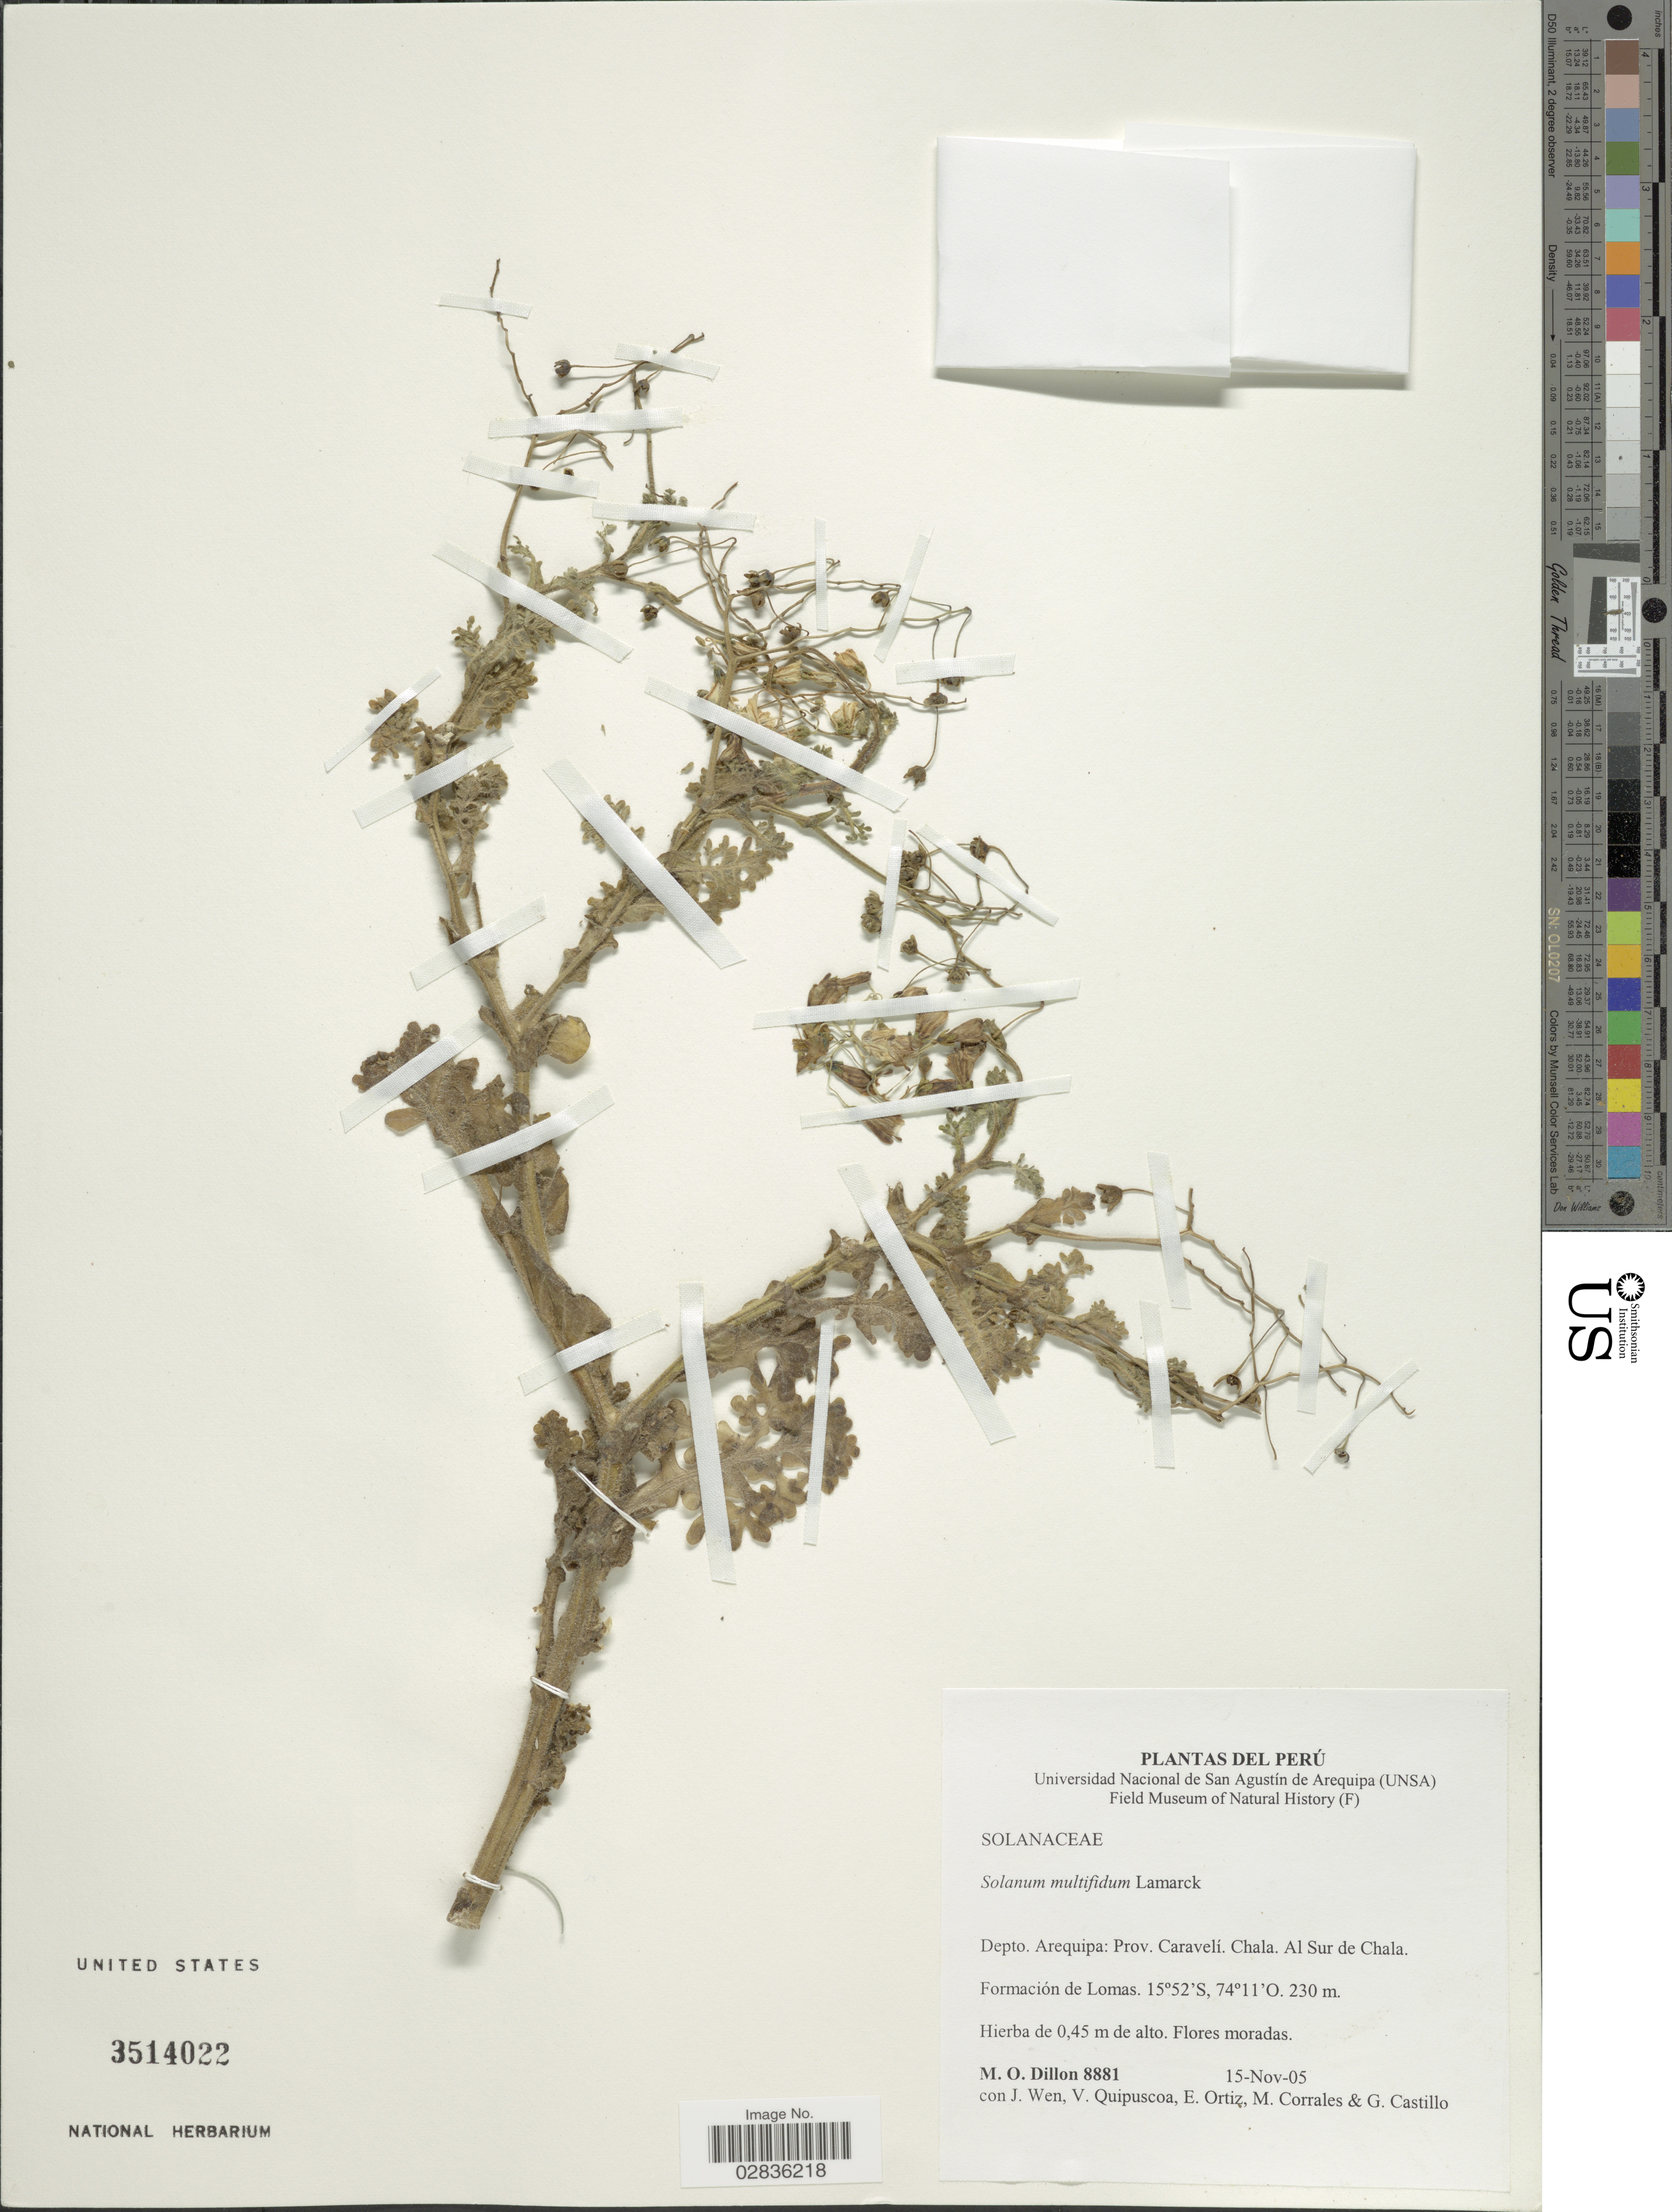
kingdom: Plantae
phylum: Tracheophyta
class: Magnoliopsida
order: Solanales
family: Solanaceae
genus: Solanum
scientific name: Solanum multifidum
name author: Lam.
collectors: M. O. Dillon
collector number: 8881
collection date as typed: Transcribed d/m/y: 15/11/5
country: Peru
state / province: Arequipa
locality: Depto. Arequipa: Prov. Caravelí. Chala. Al Sur de Chala. Formación de Lomas.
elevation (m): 230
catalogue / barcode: US 3514022